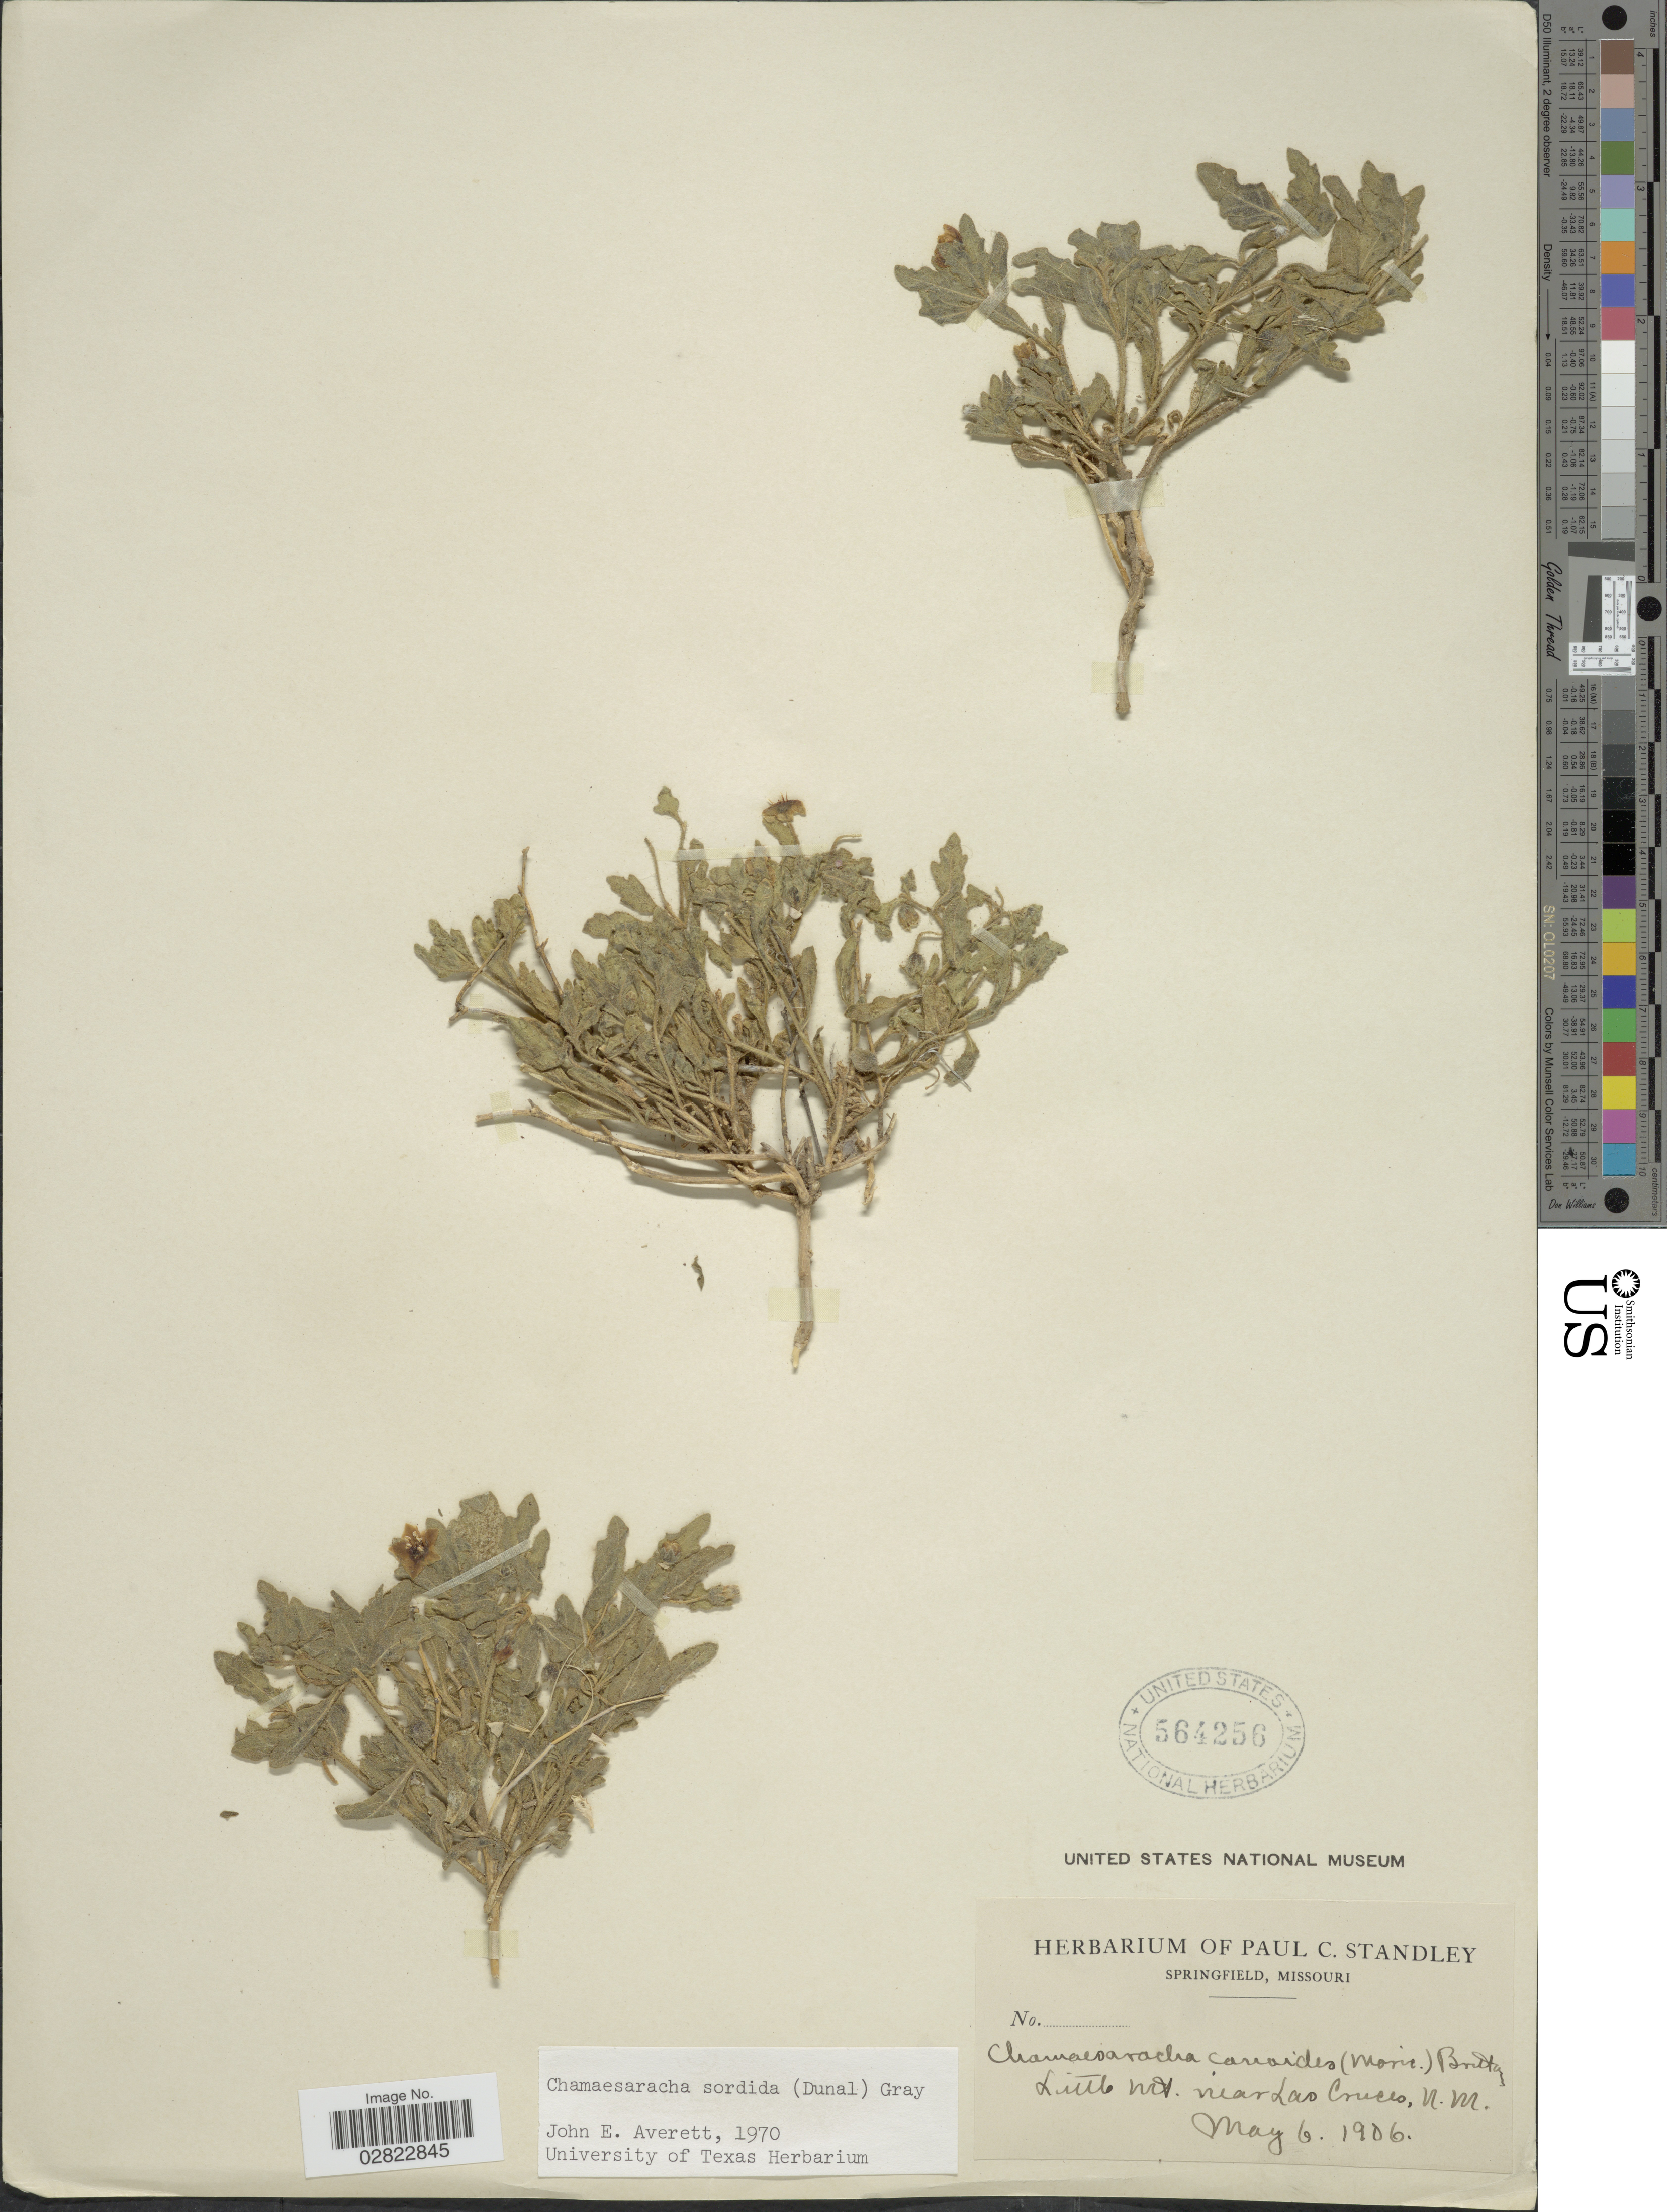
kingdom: Plantae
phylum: Tracheophyta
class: Magnoliopsida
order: Solanales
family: Solanaceae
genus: Chamaesaracha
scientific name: Chamaesaracha sordida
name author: (Dunal) S.F. Gray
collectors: P. C. Standley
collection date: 1906-05-06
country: United States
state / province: New Mexico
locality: Little Mt, near Lao Cruces, N.M.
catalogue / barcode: US 564256